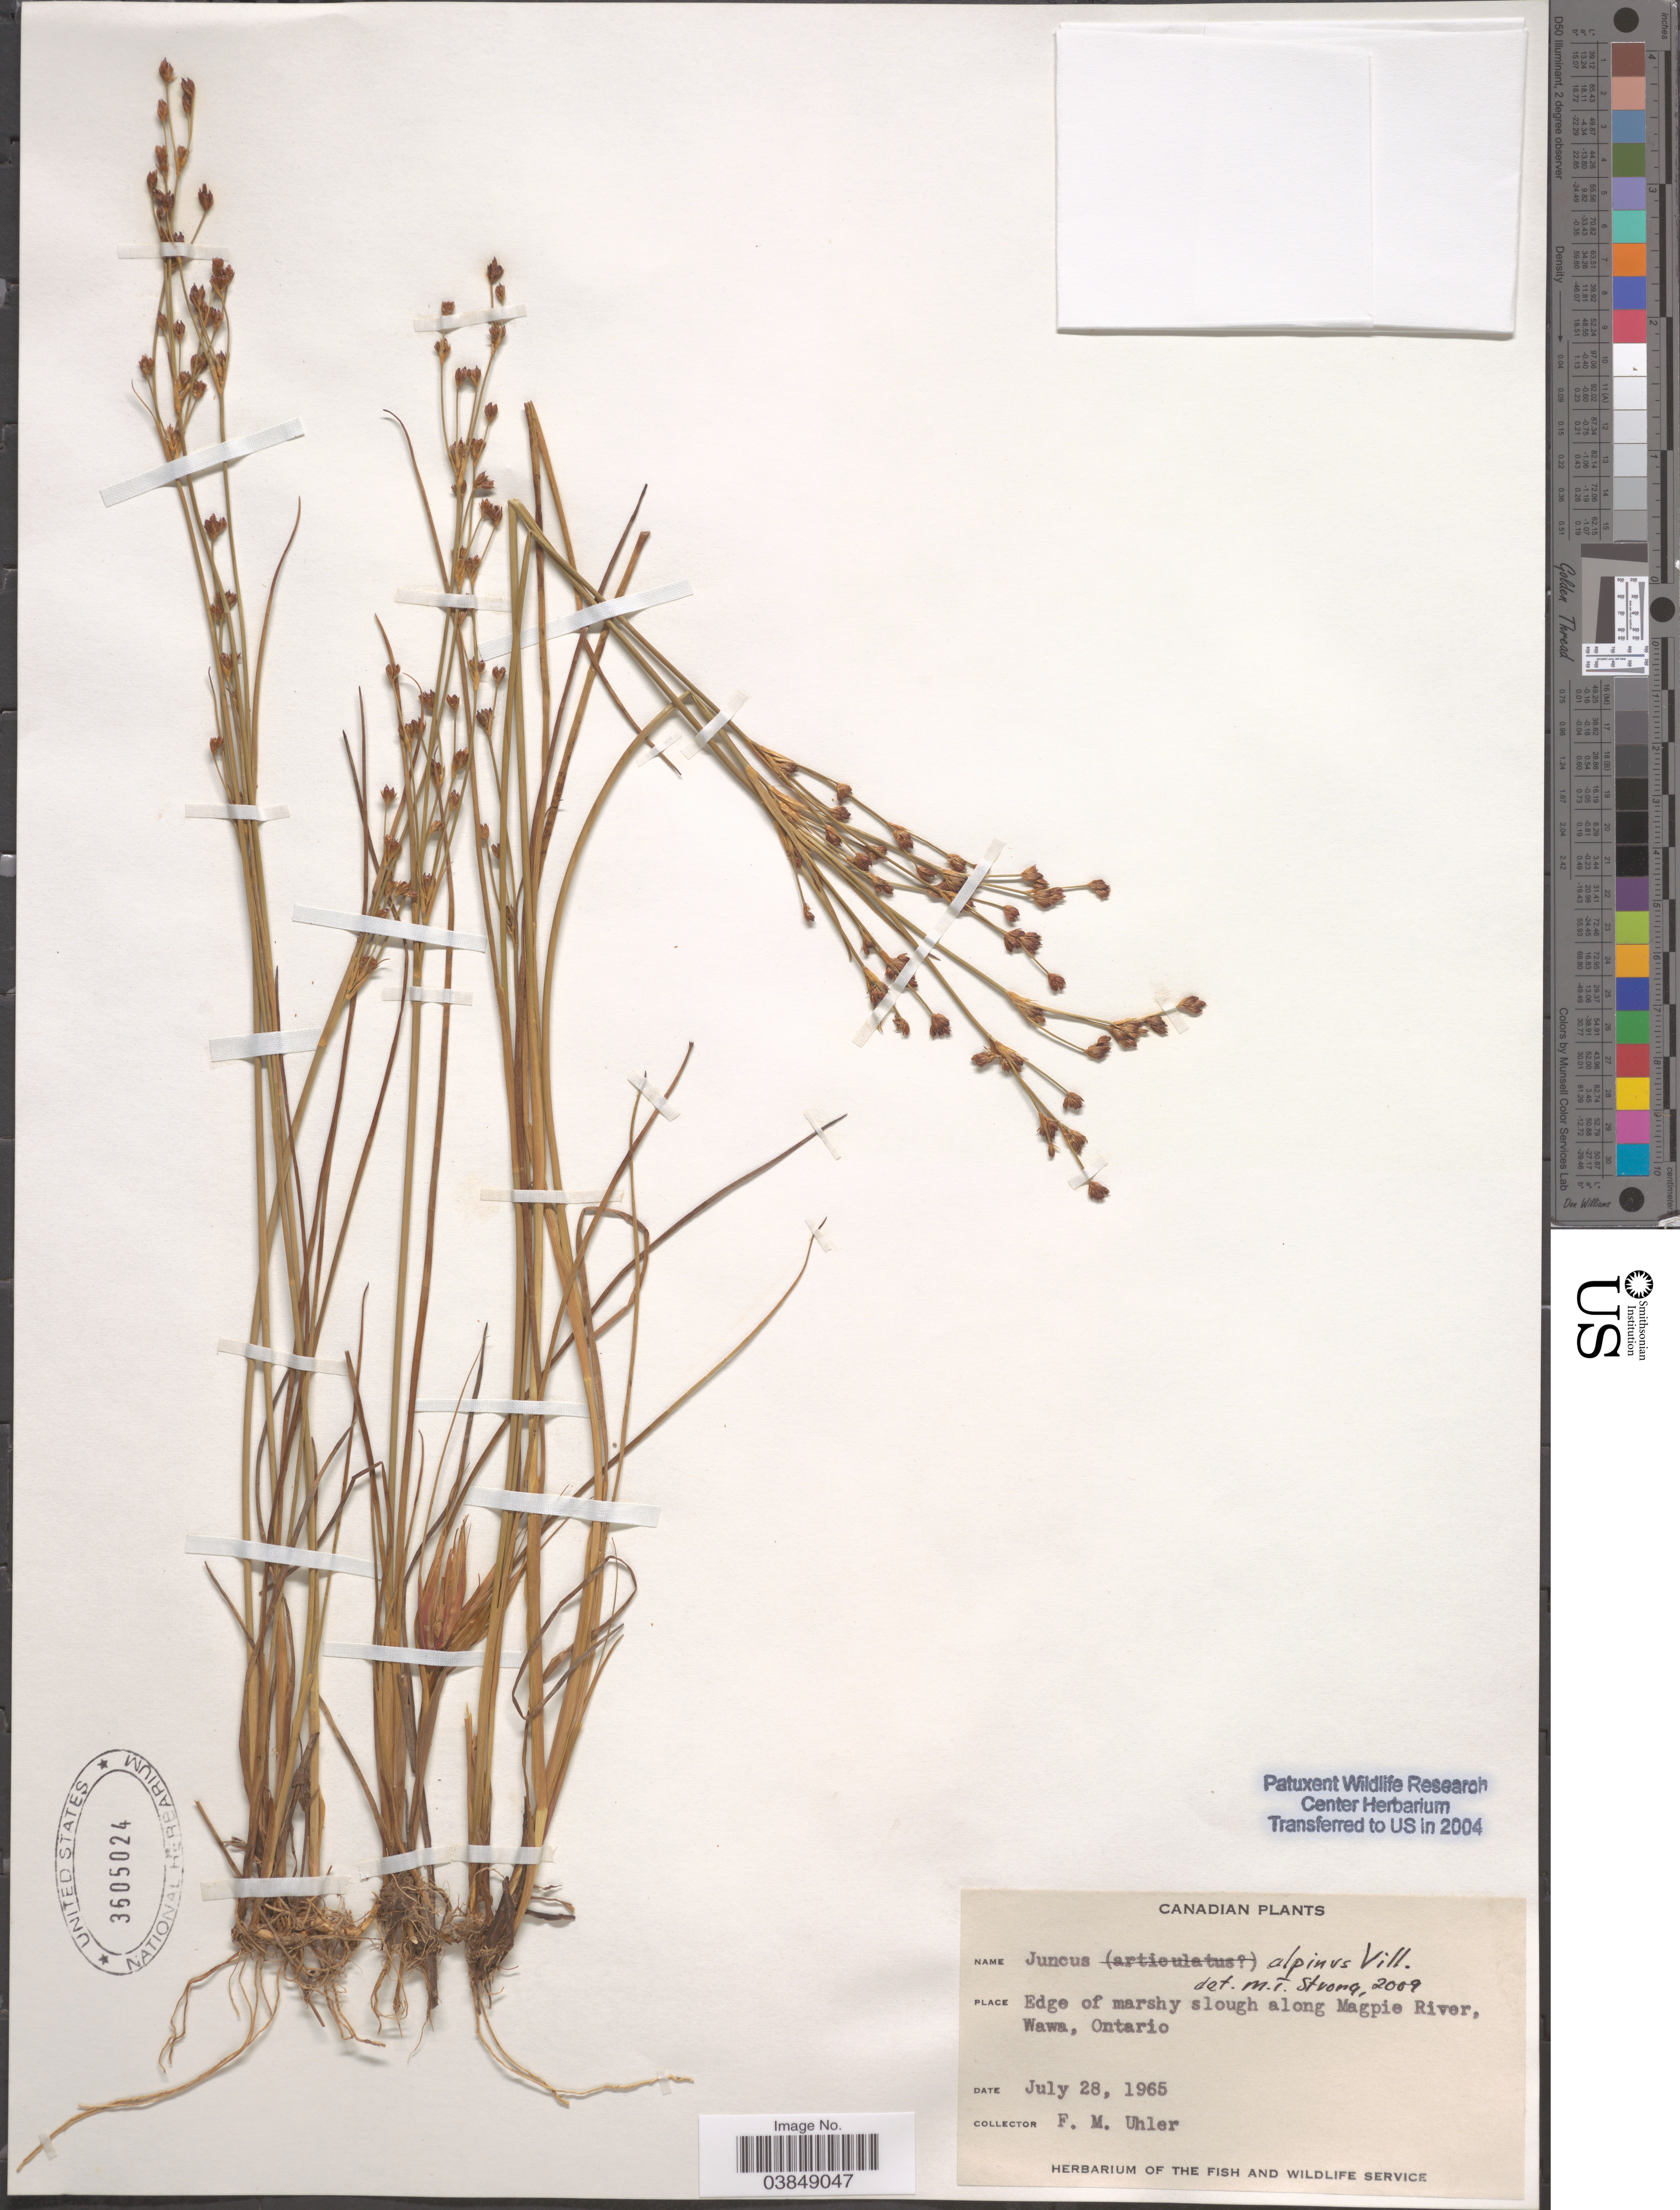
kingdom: Plantae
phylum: Tracheophyta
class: Liliopsida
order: Poales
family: Juncaceae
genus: Juncus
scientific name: Juncus alpinus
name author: Vill.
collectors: F. M. Uhler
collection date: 1965-07-28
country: Canada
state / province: Ontario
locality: Edge of marshy slough along Magpie River, Wawa.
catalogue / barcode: US 3605024